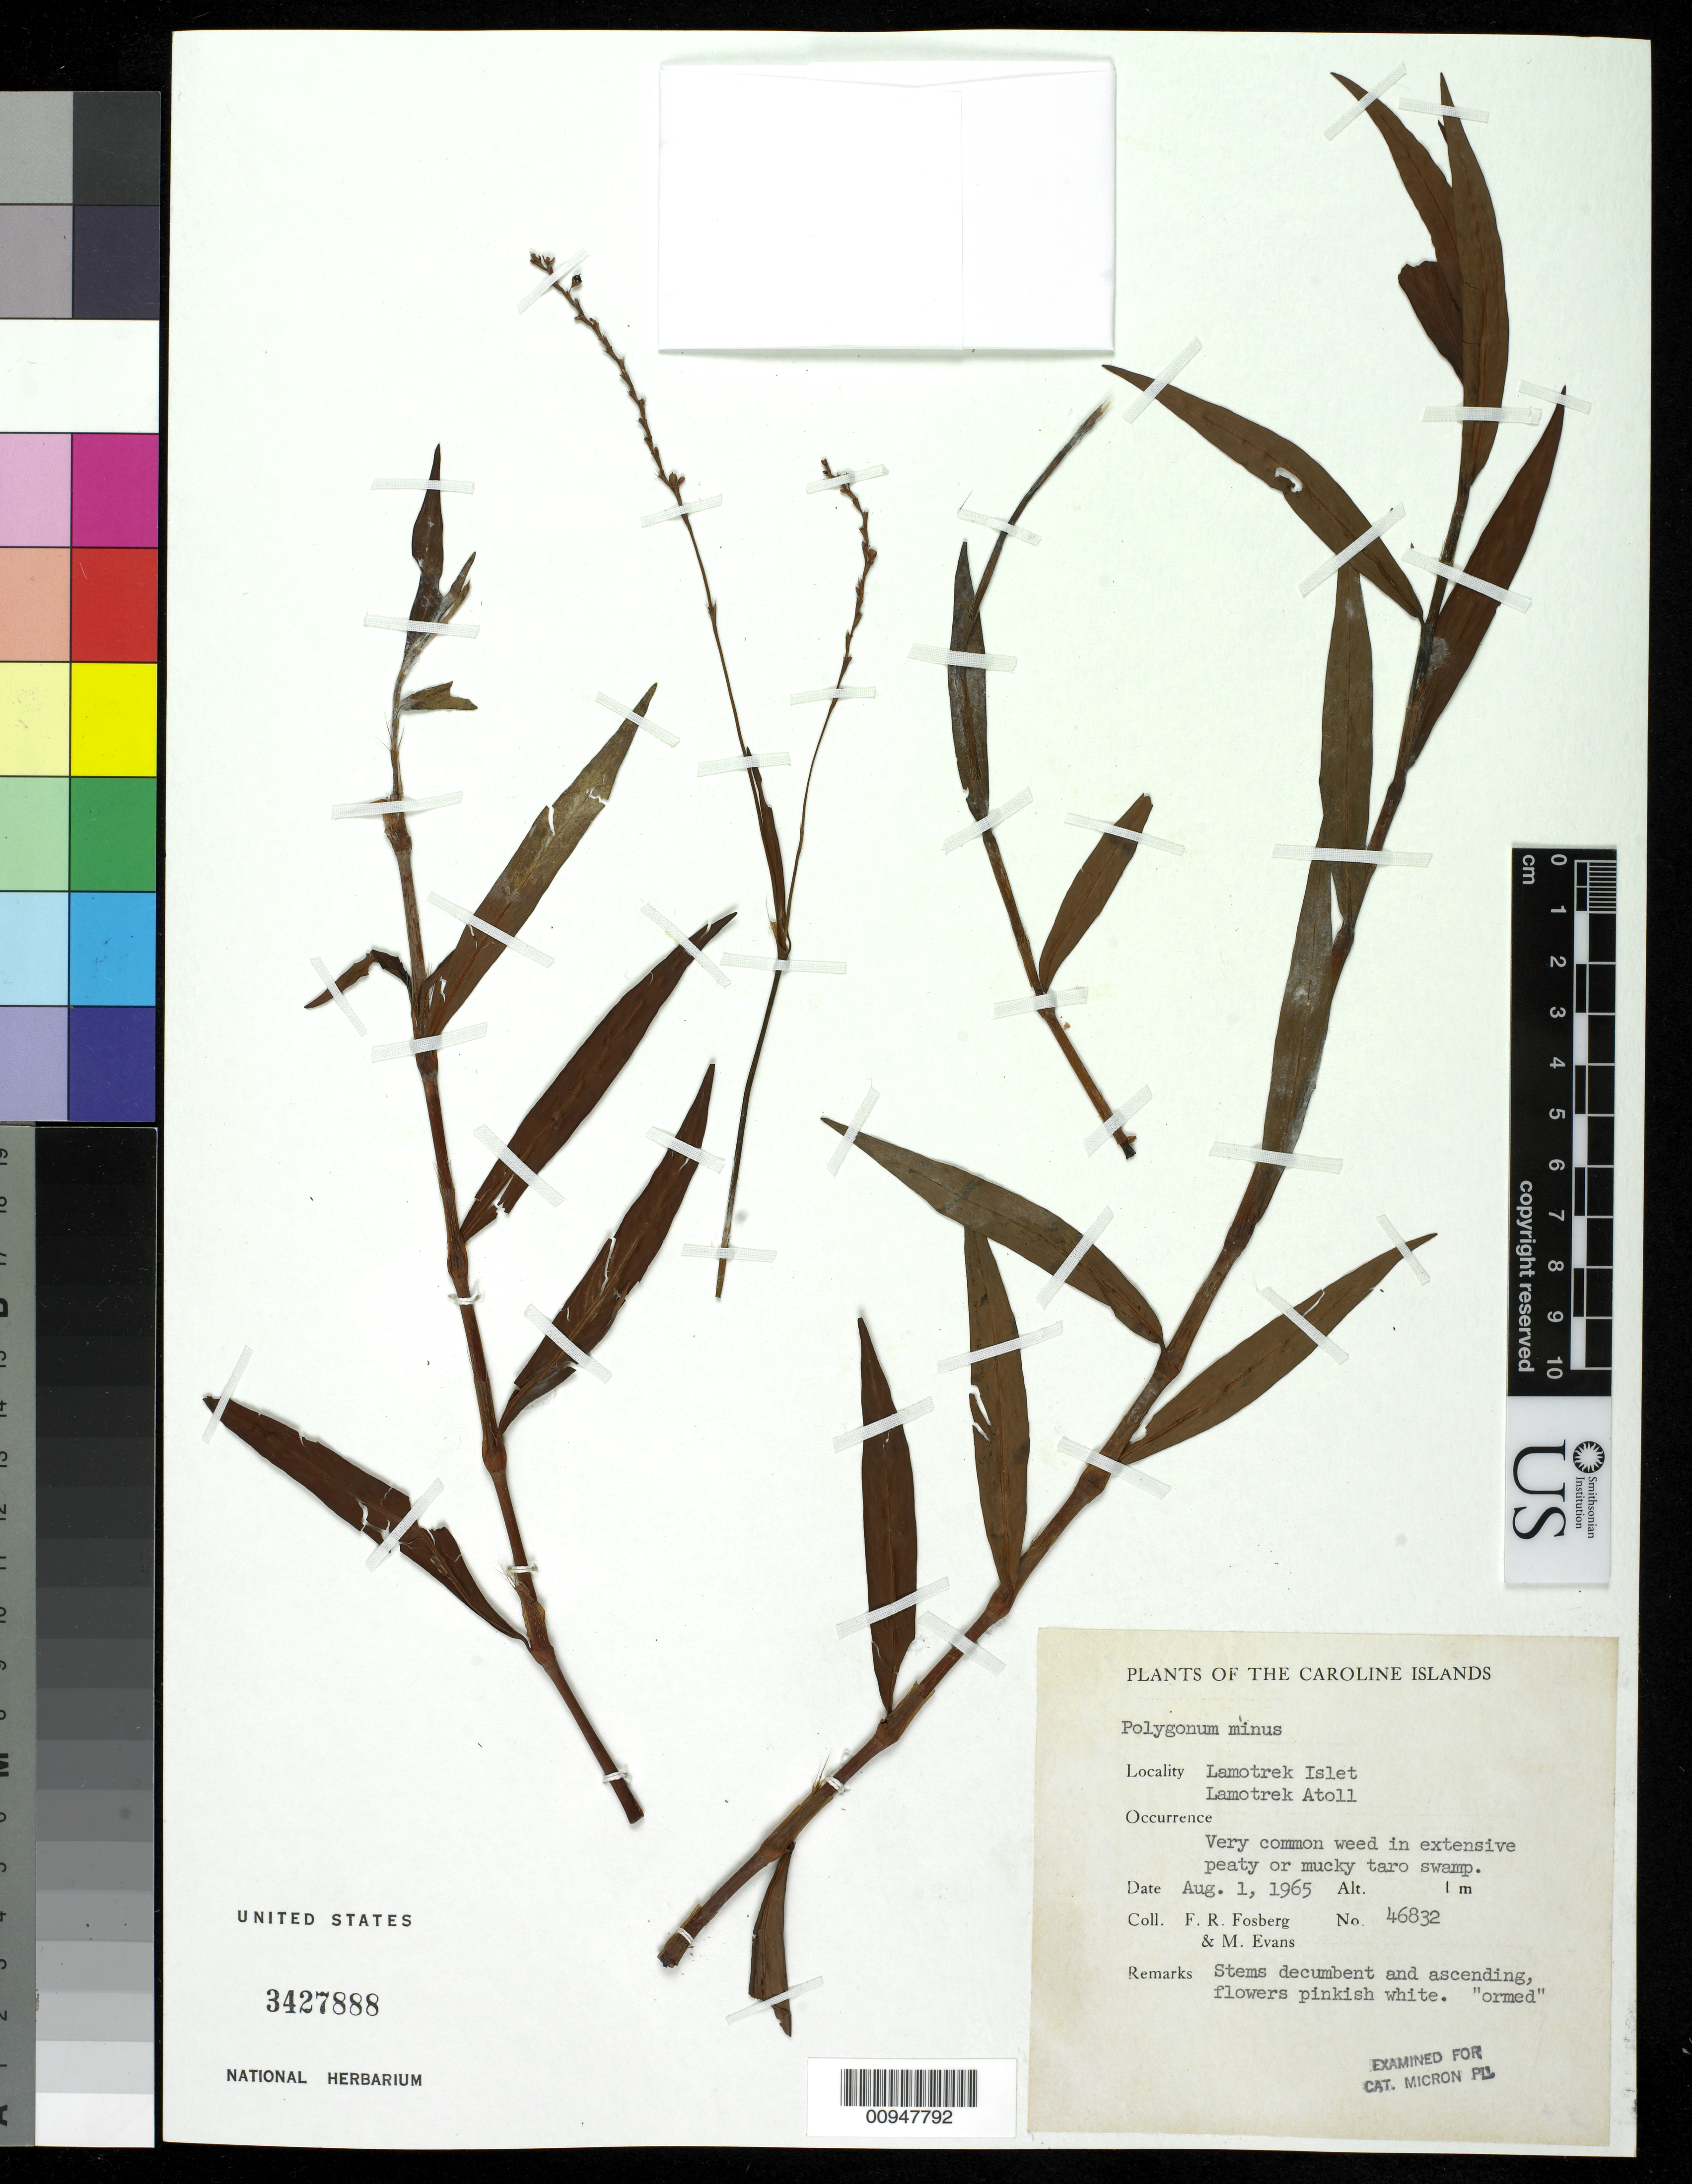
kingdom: Plantae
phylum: Tracheophyta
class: Magnoliopsida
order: Caryophyllales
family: Polygonaceae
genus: Persicaria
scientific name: Persicaria minor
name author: (Huds.) Opiz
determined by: Wagner, W. L., (BOT), Smithsonian Institution - National Museum of Natural History (UNITED STATES)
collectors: F. R. Fosberg & Marg. Evans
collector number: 46832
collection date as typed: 01 Aug 1965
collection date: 1965-08-01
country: Micronesia, Federated States of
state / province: Yap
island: Lamotrek Atoll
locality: Very common weed in extensive peaty or mucky taro swamp.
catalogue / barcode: US 3427888